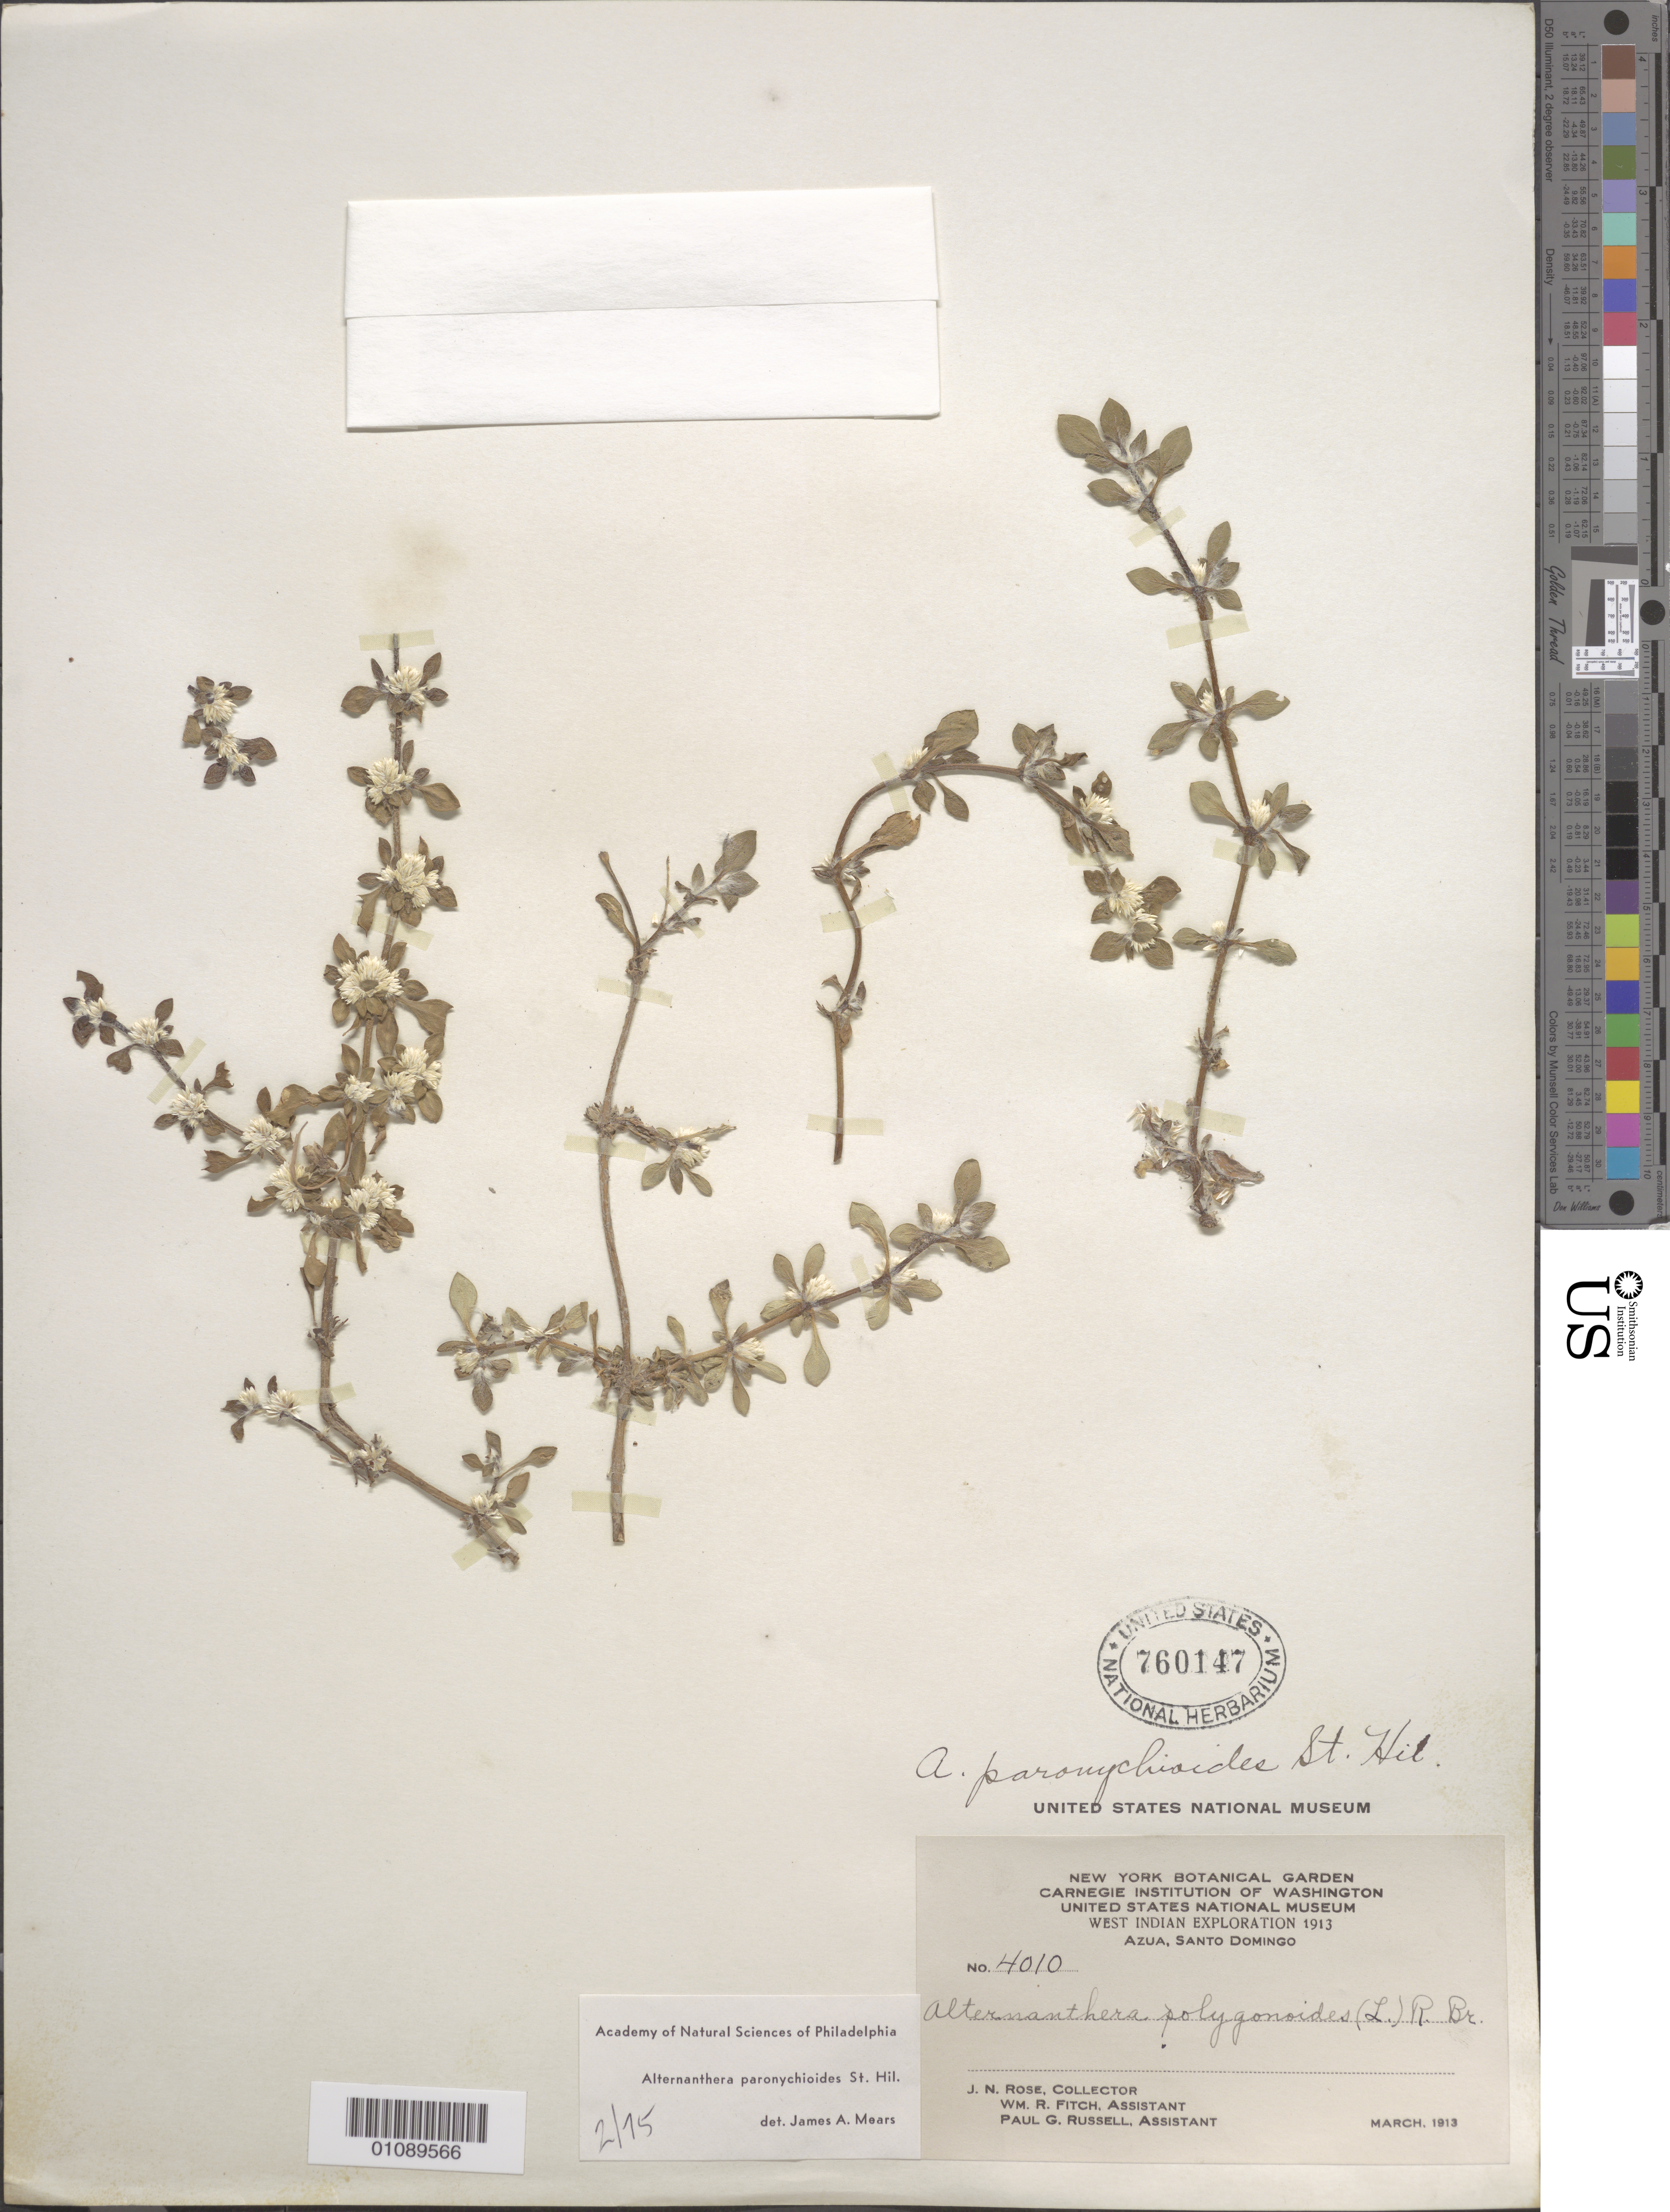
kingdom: Plantae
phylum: Tracheophyta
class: Magnoliopsida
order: Caryophyllales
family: Amaranthaceae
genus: Alternanthera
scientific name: Alternanthera paronychioides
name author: A. St.-Hil.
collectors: W. R. Fitch & P. G. Russell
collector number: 4010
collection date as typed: Mar 1913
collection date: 1913-03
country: Dominican Republic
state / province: Azua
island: Hispaniola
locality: Santo Domingo, Azua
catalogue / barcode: US 760147